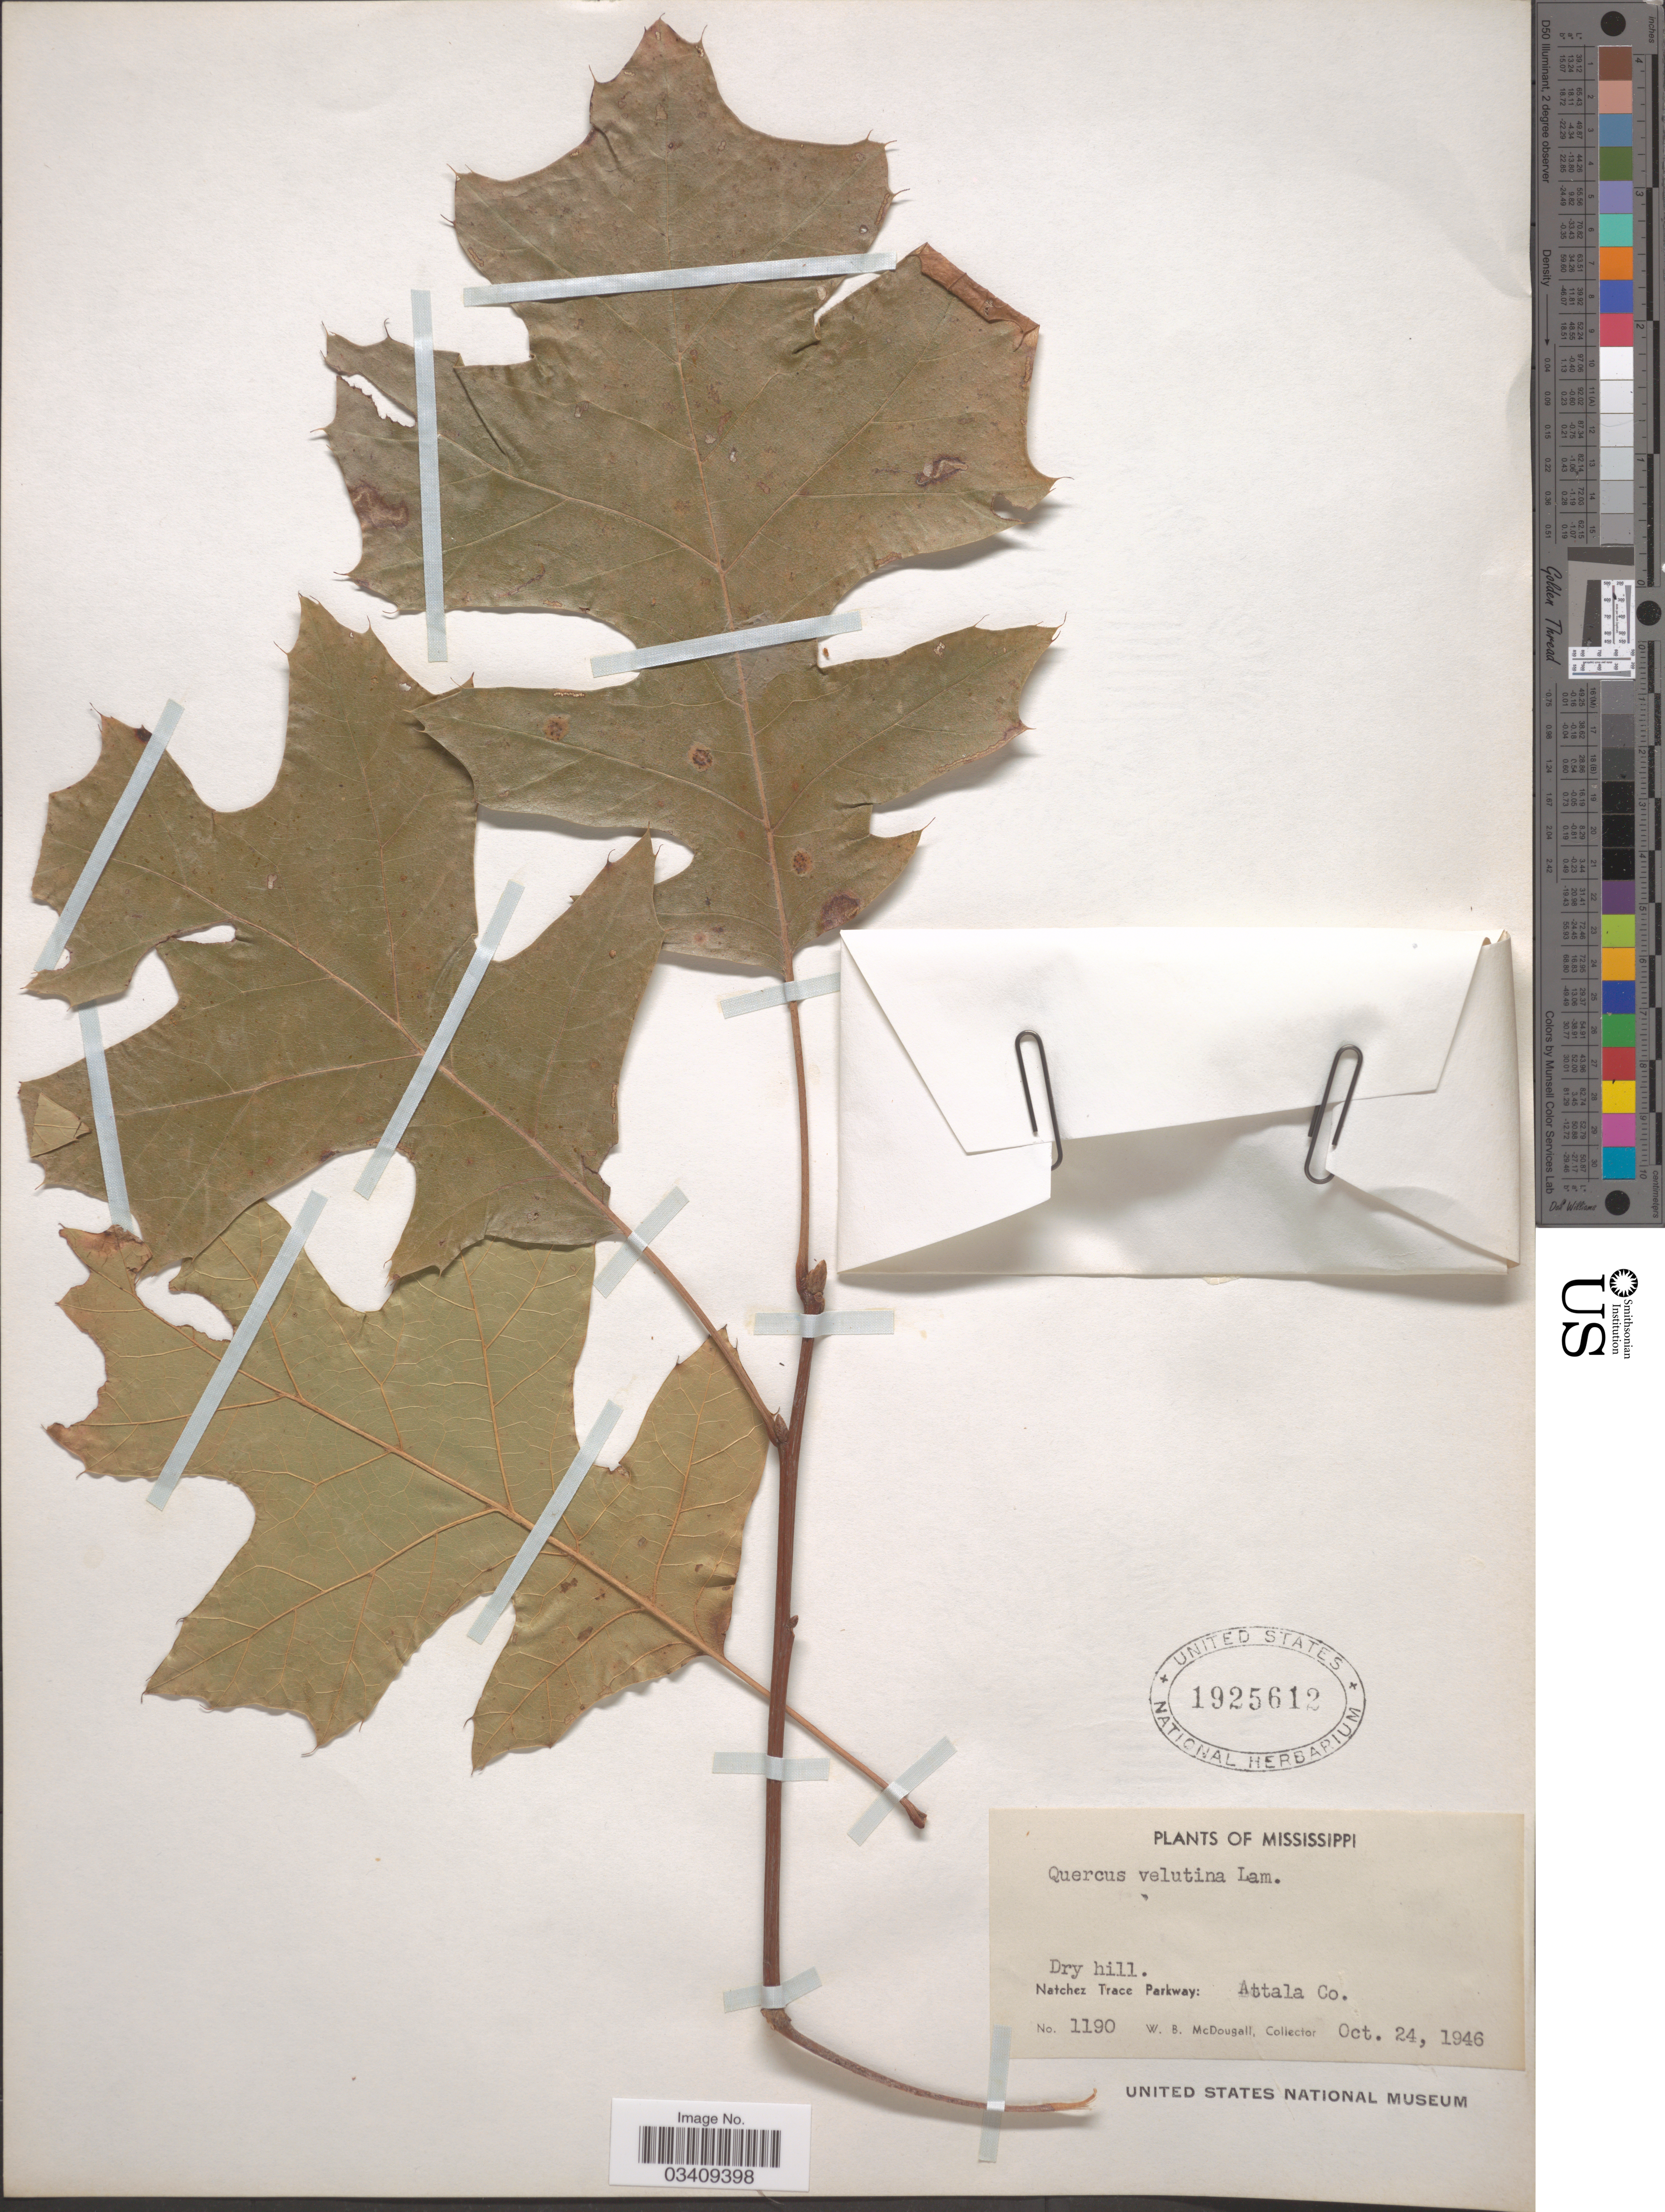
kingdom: Plantae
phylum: Tracheophyta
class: Magnoliopsida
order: Fagales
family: Fagaceae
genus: Quercus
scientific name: Quercus velutina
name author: Lam.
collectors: W. B. McDougall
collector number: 1190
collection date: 1946-10-24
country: United States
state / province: Mississippi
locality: Dry Hill. Natchez Trace Parkway: Attala Co.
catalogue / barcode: US 1925612